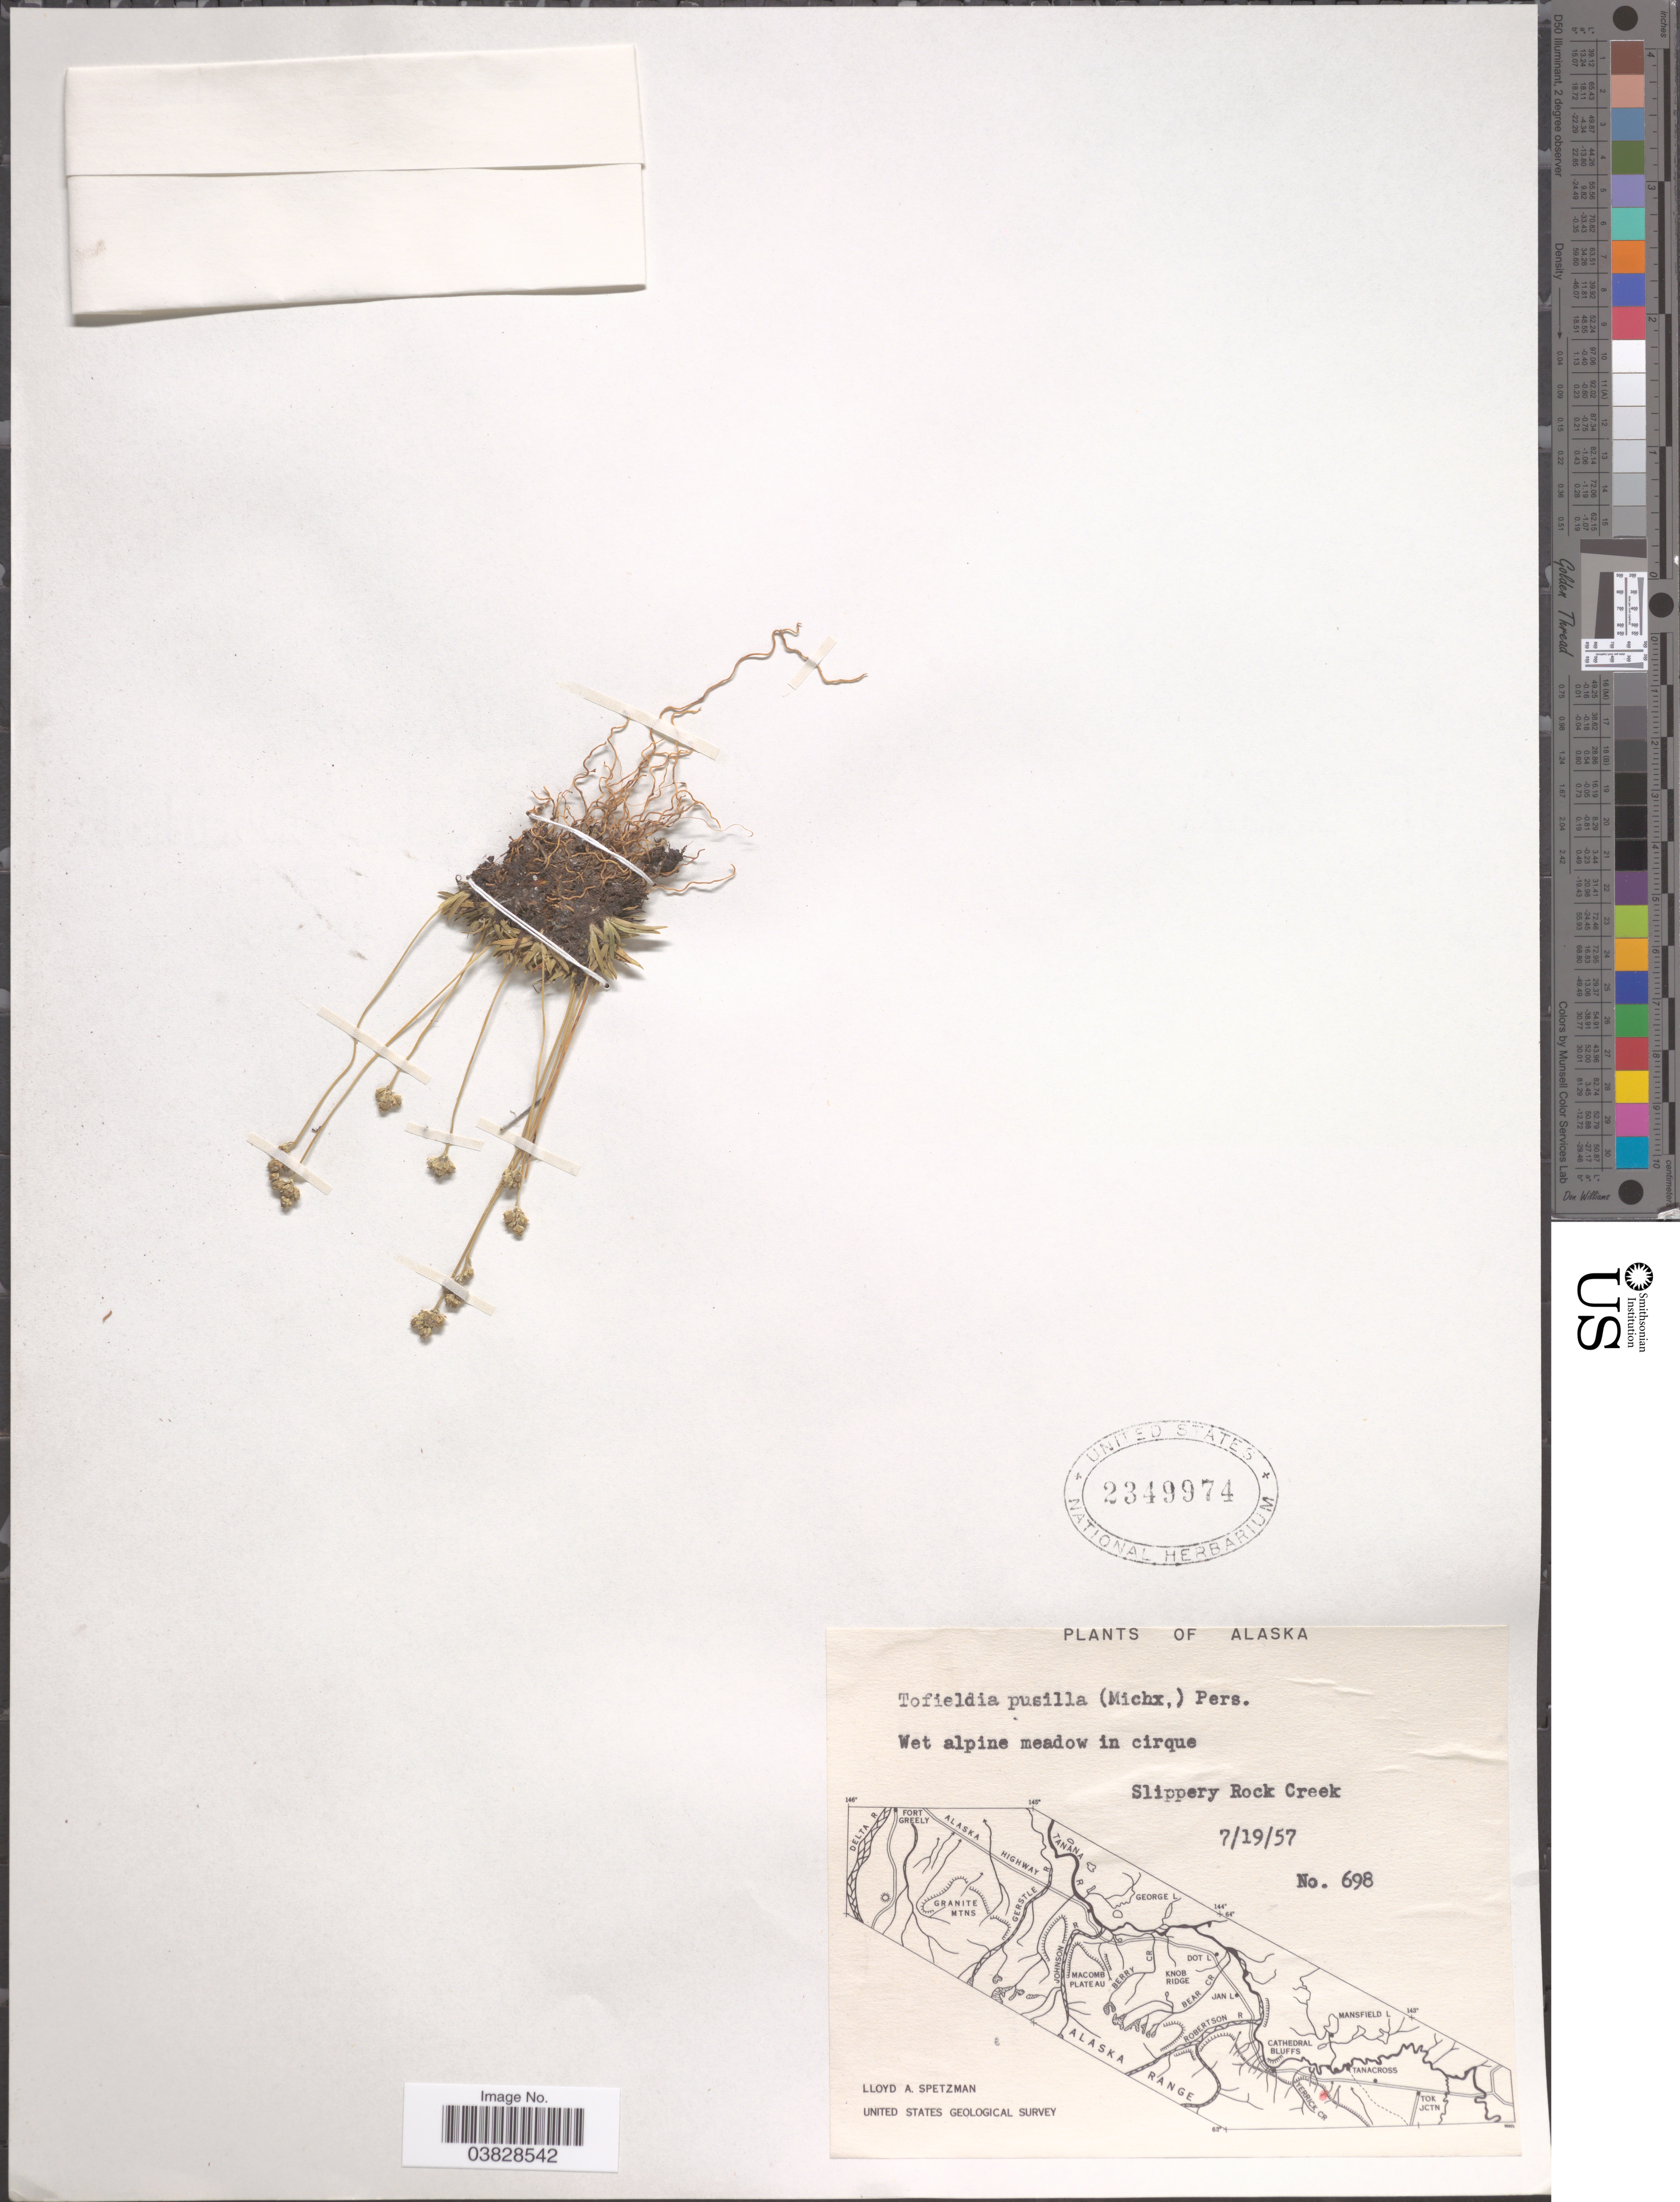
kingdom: Plantae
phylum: Tracheophyta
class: Liliopsida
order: Alismatales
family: Tofieldiaceae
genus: Tofieldia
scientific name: Tofieldia pusilla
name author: (Michx.) Pers.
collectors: L. Spetzman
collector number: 698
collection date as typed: Transcribed d/m/y: 19/7/57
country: United States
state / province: Alaska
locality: Slippery Rock Creek.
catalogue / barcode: US 2349974